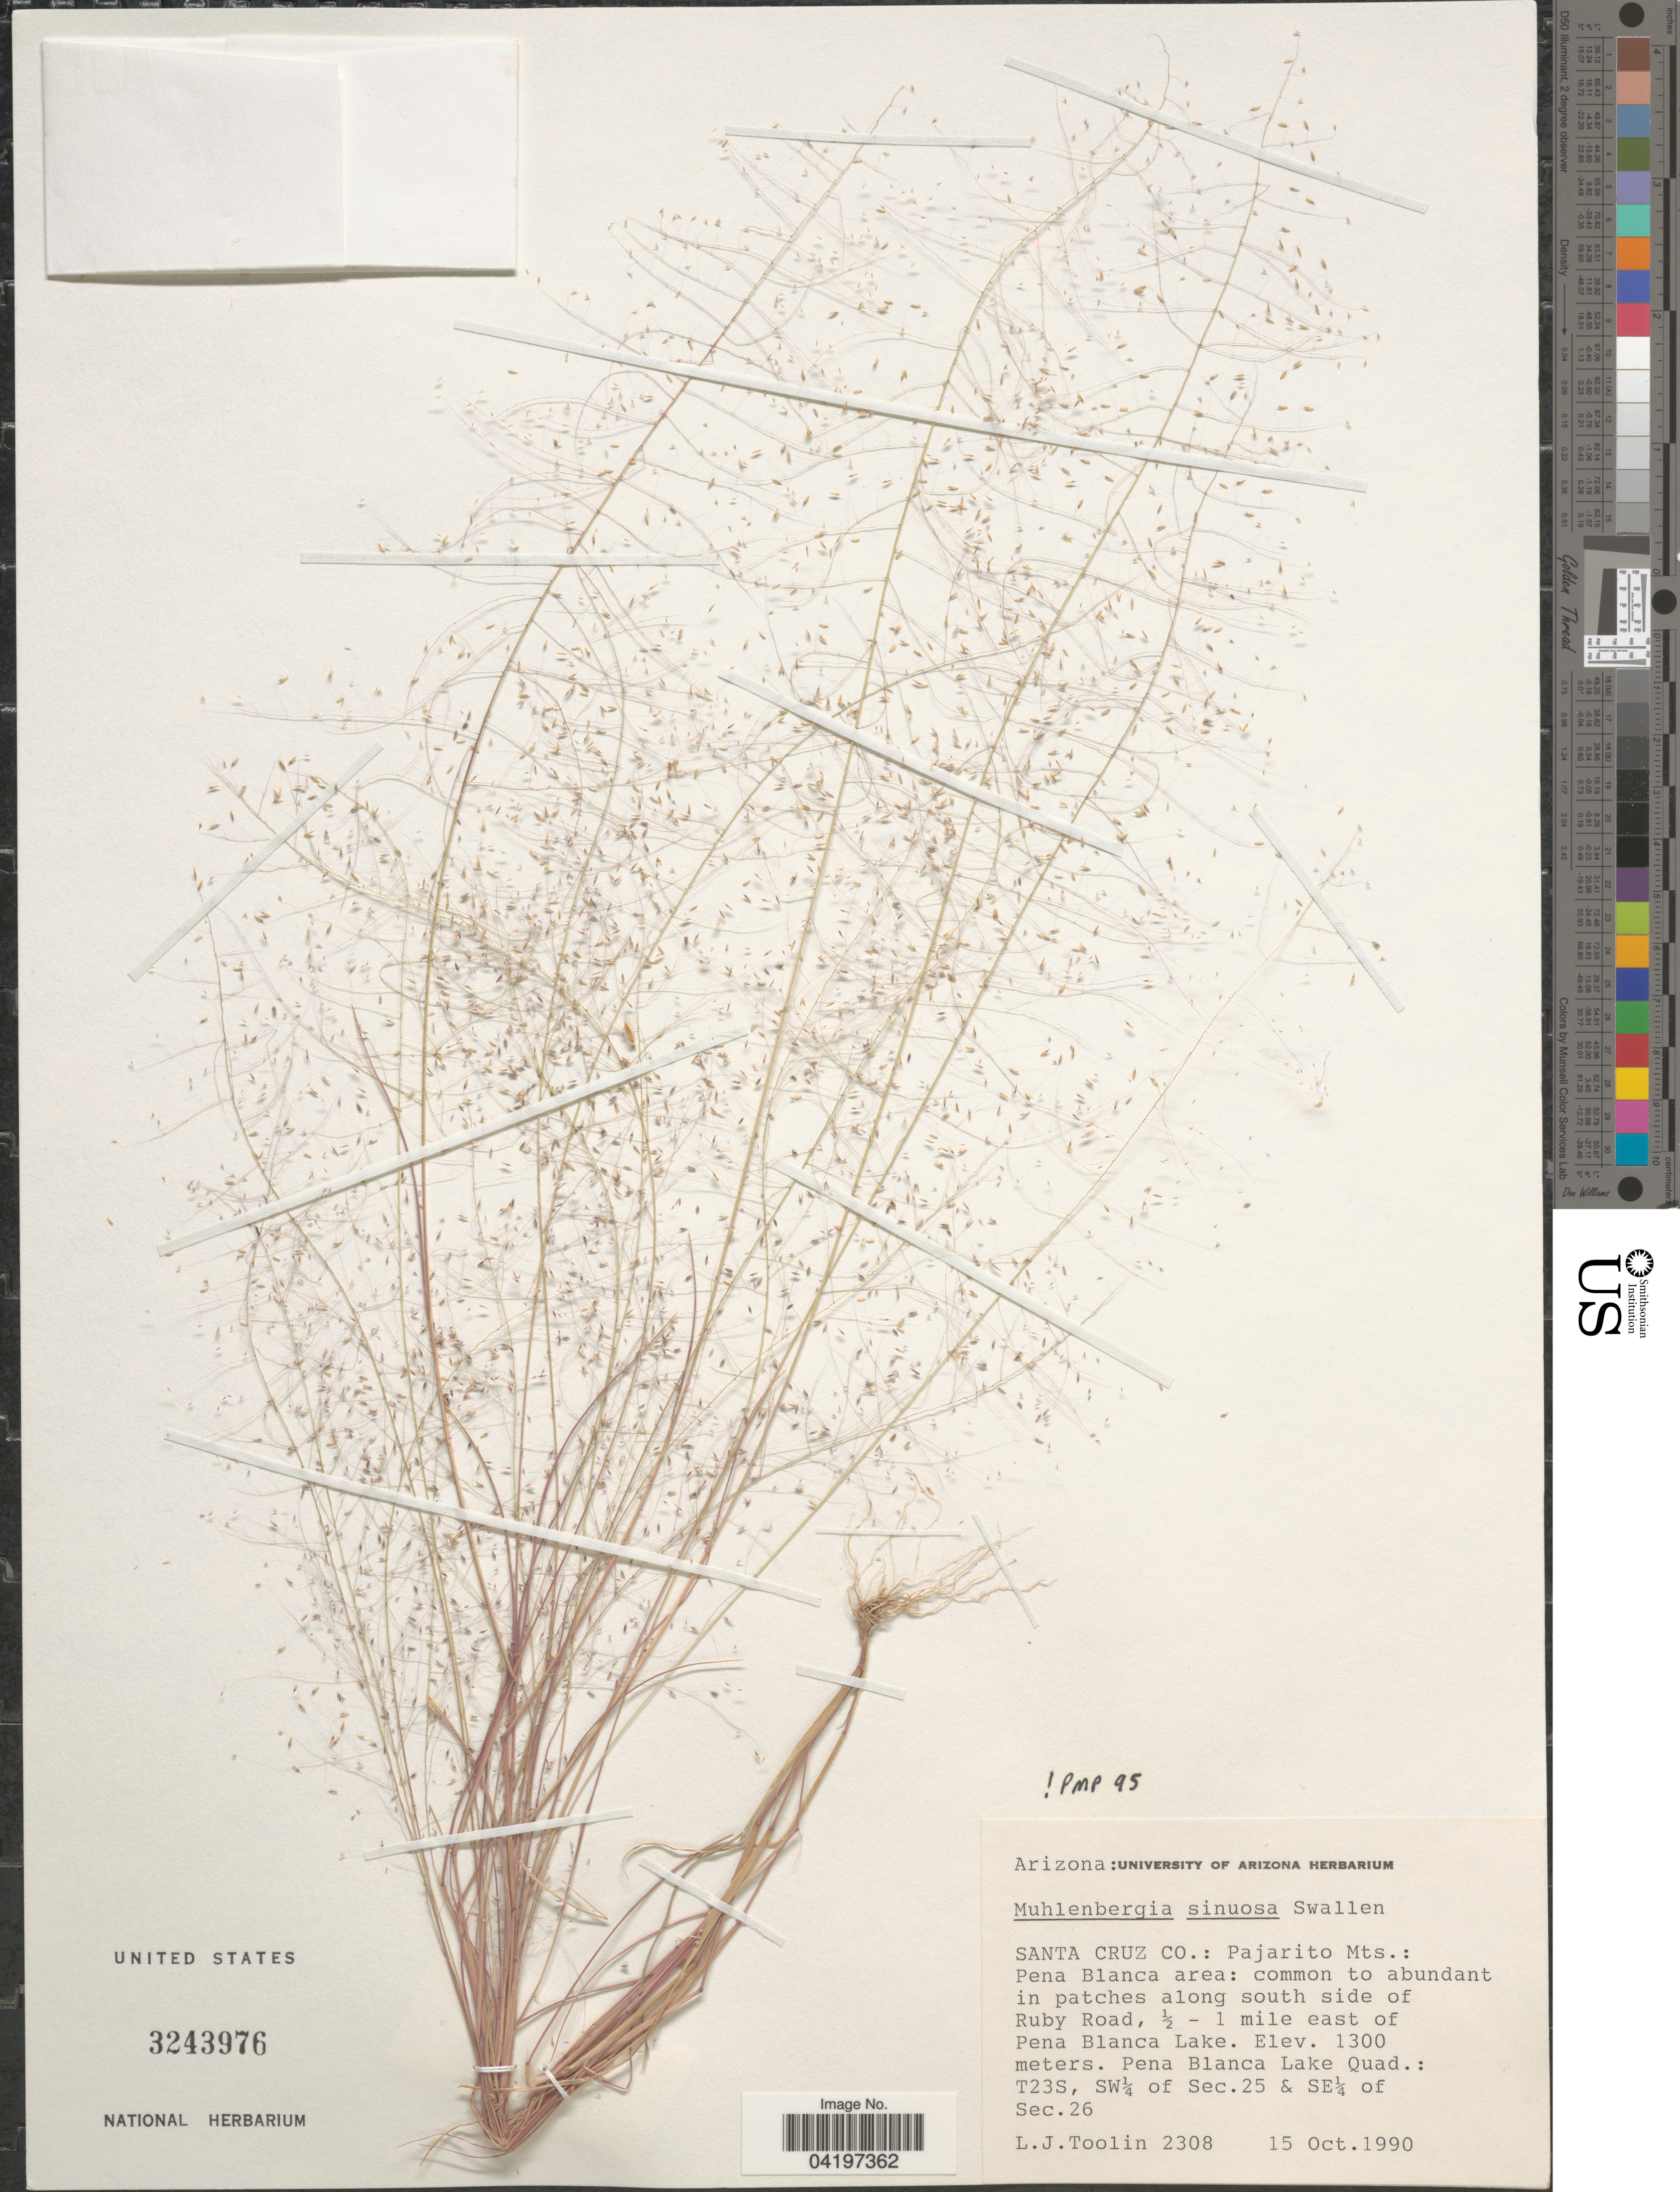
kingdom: Plantae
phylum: Tracheophyta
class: Liliopsida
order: Poales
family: Poaceae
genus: Muhlenbergia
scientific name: Muhlenbergia sinuosa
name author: Swallen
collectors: L. J. Toolin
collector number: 2308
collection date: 1990-10-15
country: United States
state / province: Arizona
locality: Santa Cruz Co.: Pajarito Mts.: Pena Blanca area: common to abundant in patches along south side of Ruby Road, ½-1 mile east of Pena Blanca Lake. Pena Blanca Lake Quad.: T23S, SW¼ of Sec. 25 & SE¼ of Sec. 26.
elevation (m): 1300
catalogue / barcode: US 3243976